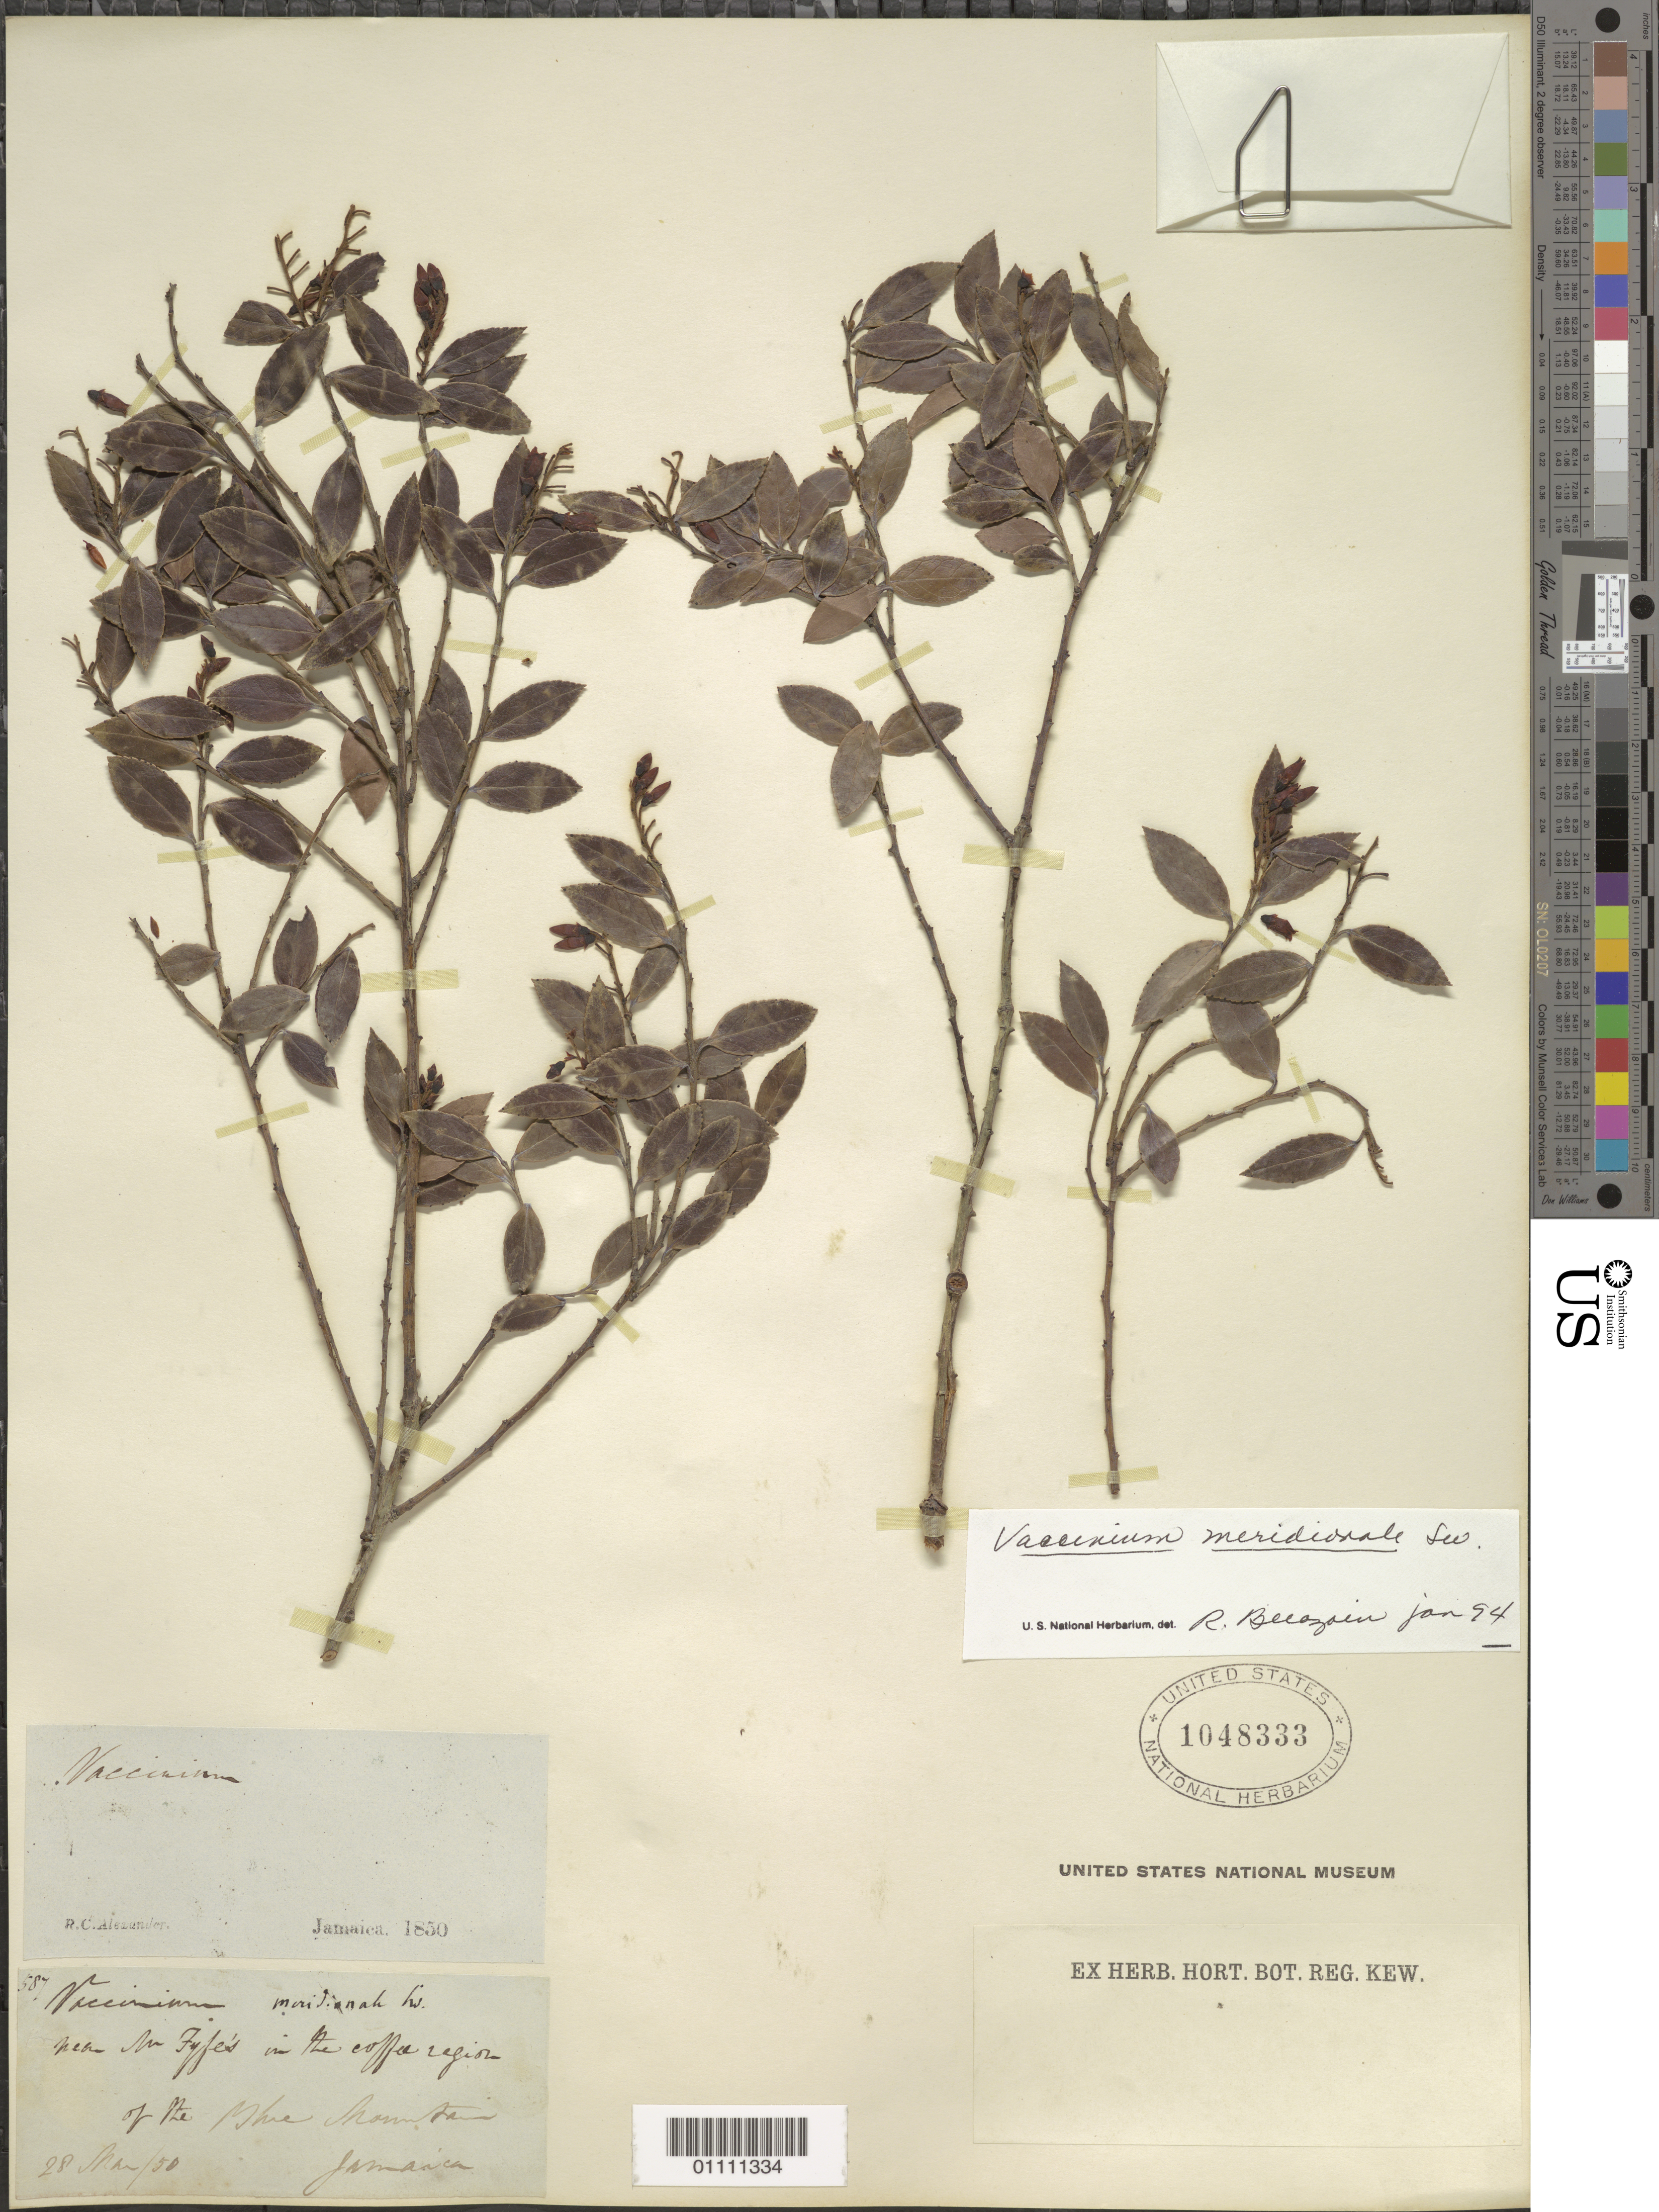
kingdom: Plantae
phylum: Tracheophyta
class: Magnoliopsida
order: Ericales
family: Ericaceae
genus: Vaccinium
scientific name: Vaccinium meridionale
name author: Sw.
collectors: R. C. Alexander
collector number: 587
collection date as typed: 28 Mar 1850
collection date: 1850-03-28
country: Jamaica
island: Jamaica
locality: Near Mt Tyler's in the coffee region of the Blue Mountains.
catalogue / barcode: US 1048333